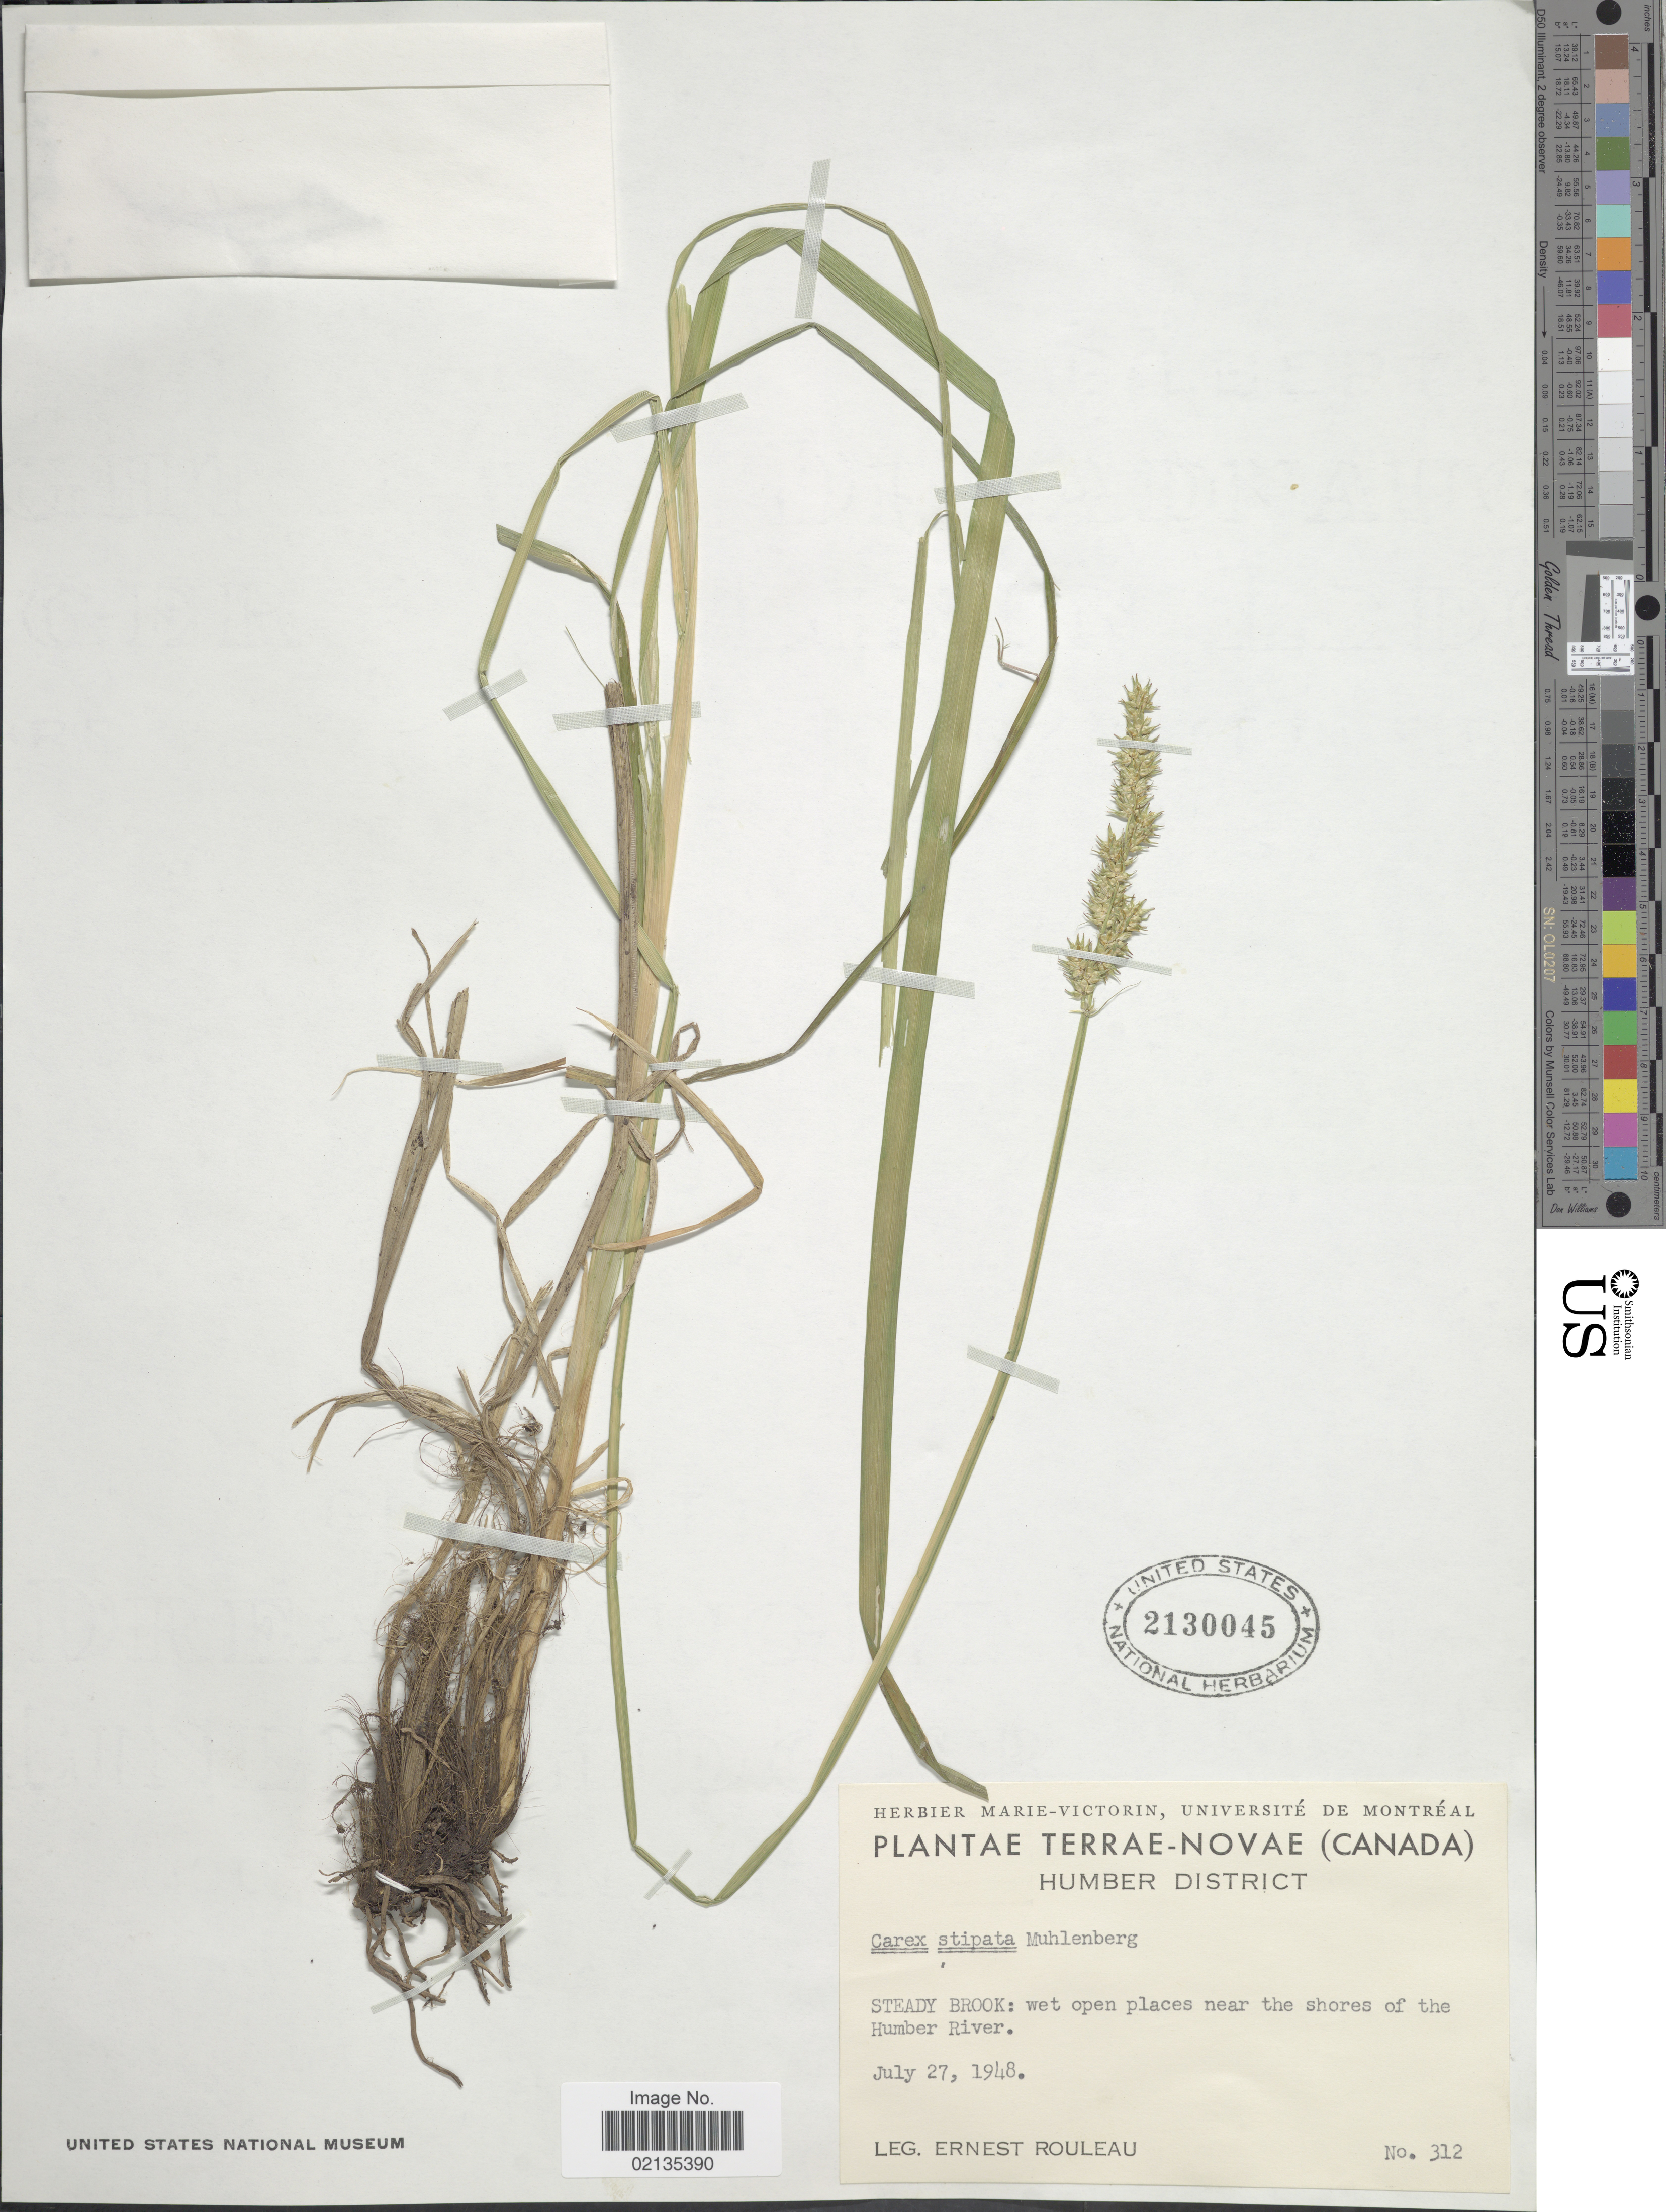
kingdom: Plantae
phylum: Tracheophyta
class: Liliopsida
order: Poales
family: Cyperaceae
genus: Carex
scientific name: Carex stipata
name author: Muhl. ex Willd.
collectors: E. Rouleau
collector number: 312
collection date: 1948-07-27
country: Canada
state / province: Newfoundland and Labrador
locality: Terrae-Novae, Humber District, Steady Brook: wet open places near the shores of the Humber River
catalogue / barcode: US 2130045